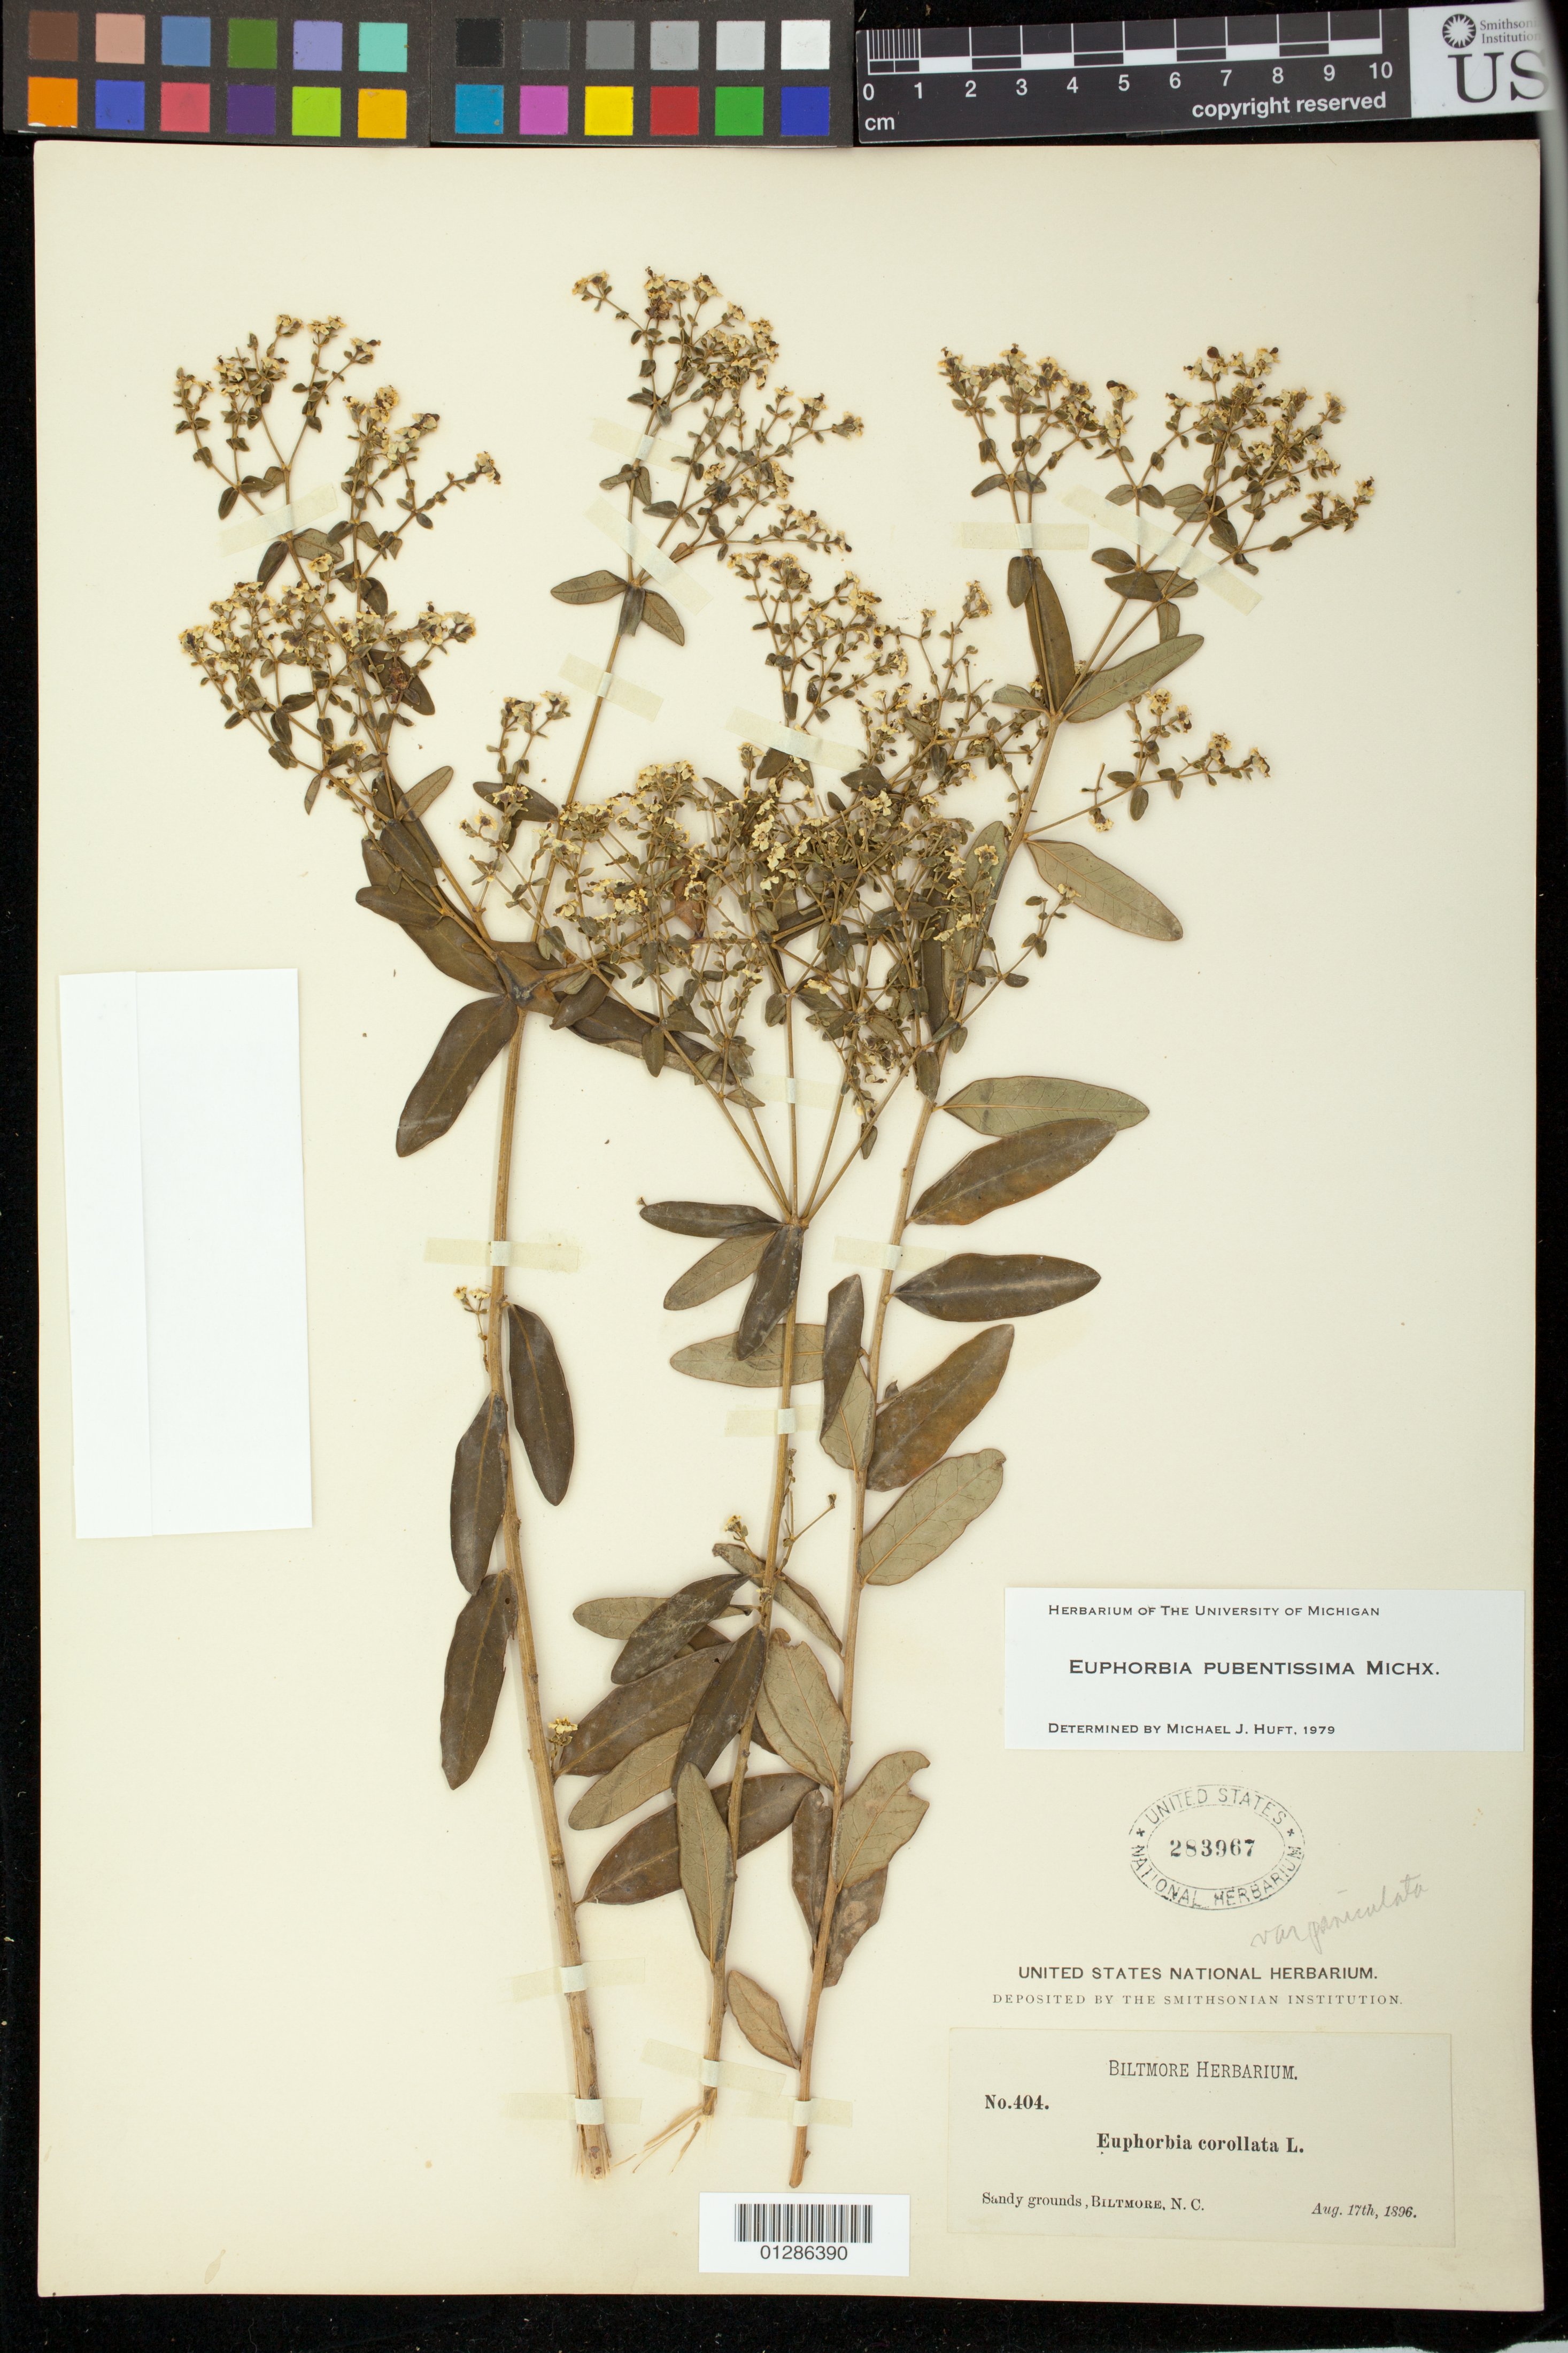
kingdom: Plantae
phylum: Tracheophyta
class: Magnoliopsida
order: Malpighiales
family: Euphorbiaceae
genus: Euphorbia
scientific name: Euphorbia pubentissima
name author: Michx.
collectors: ex herb. Biltmore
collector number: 404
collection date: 1896-08-17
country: United States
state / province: North Carolina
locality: Biltmore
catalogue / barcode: US 283967